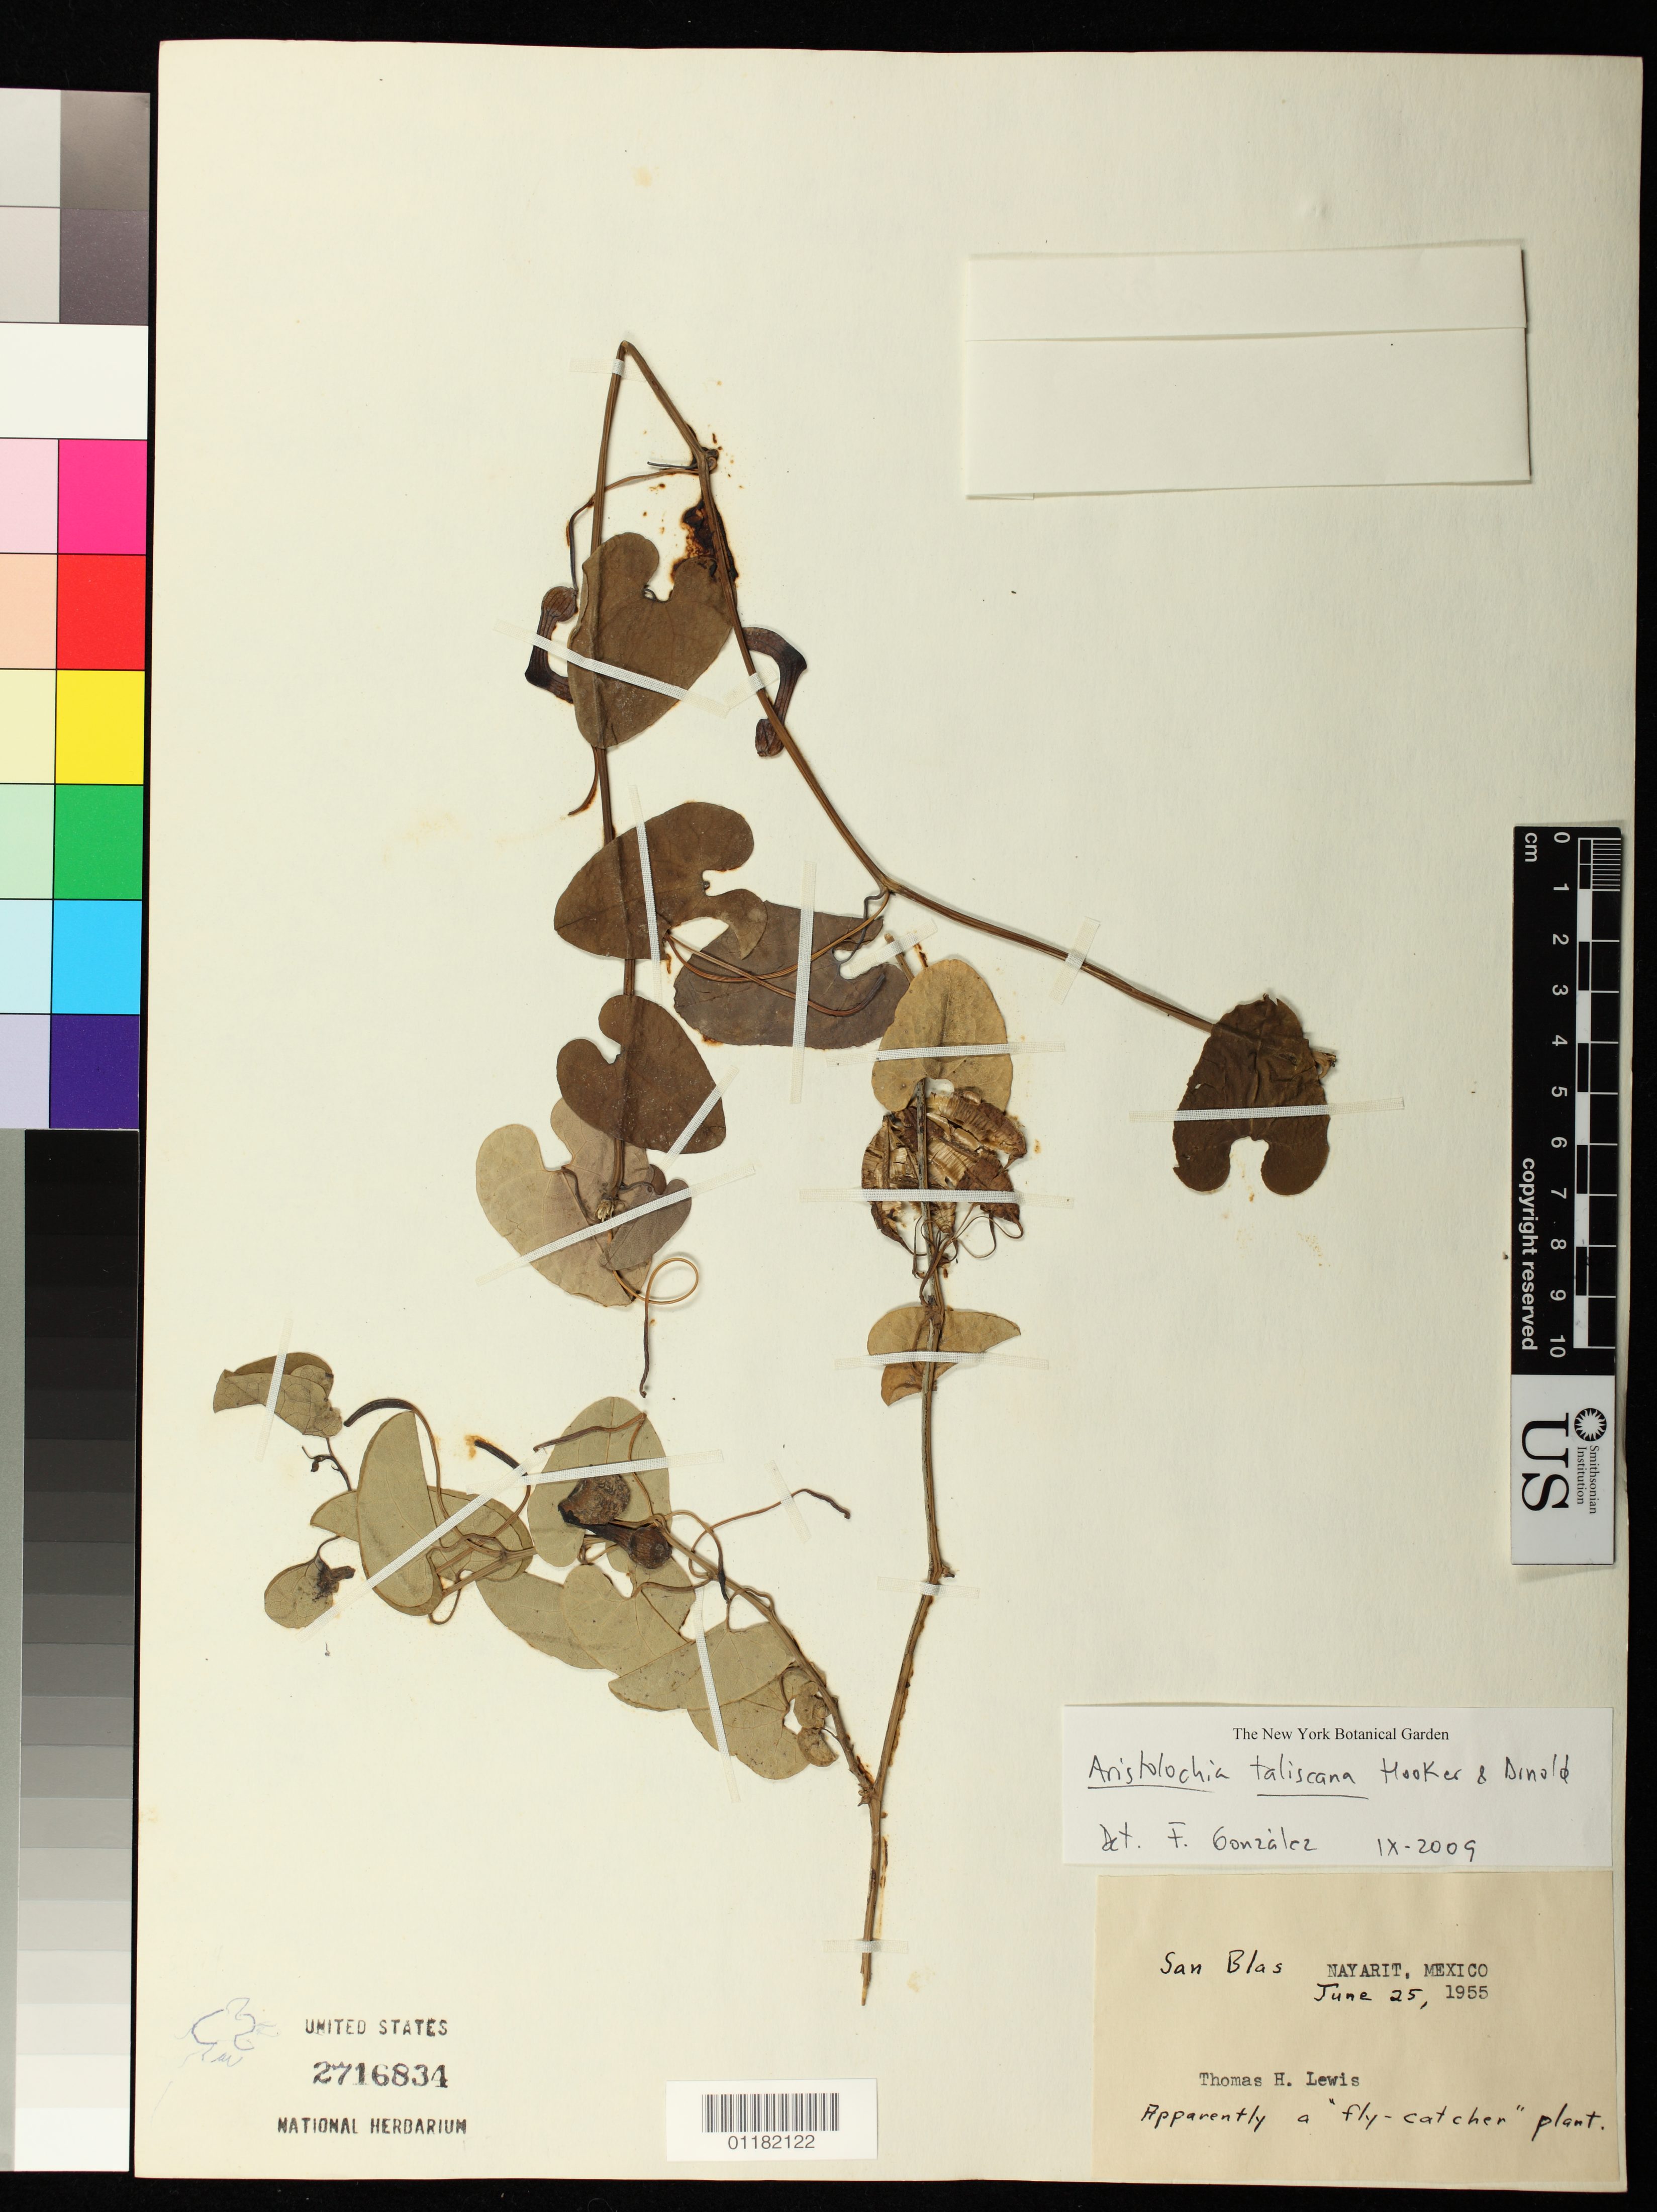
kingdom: Plantae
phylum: Tracheophyta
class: Magnoliopsida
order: Piperales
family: Aristolochiaceae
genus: Aristolochia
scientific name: Aristolochia taliscana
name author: Hook. & Arn.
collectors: T. H. Lewis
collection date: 1955-06-25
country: Mexico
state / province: Nayarit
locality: San Blas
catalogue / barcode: US 2716834